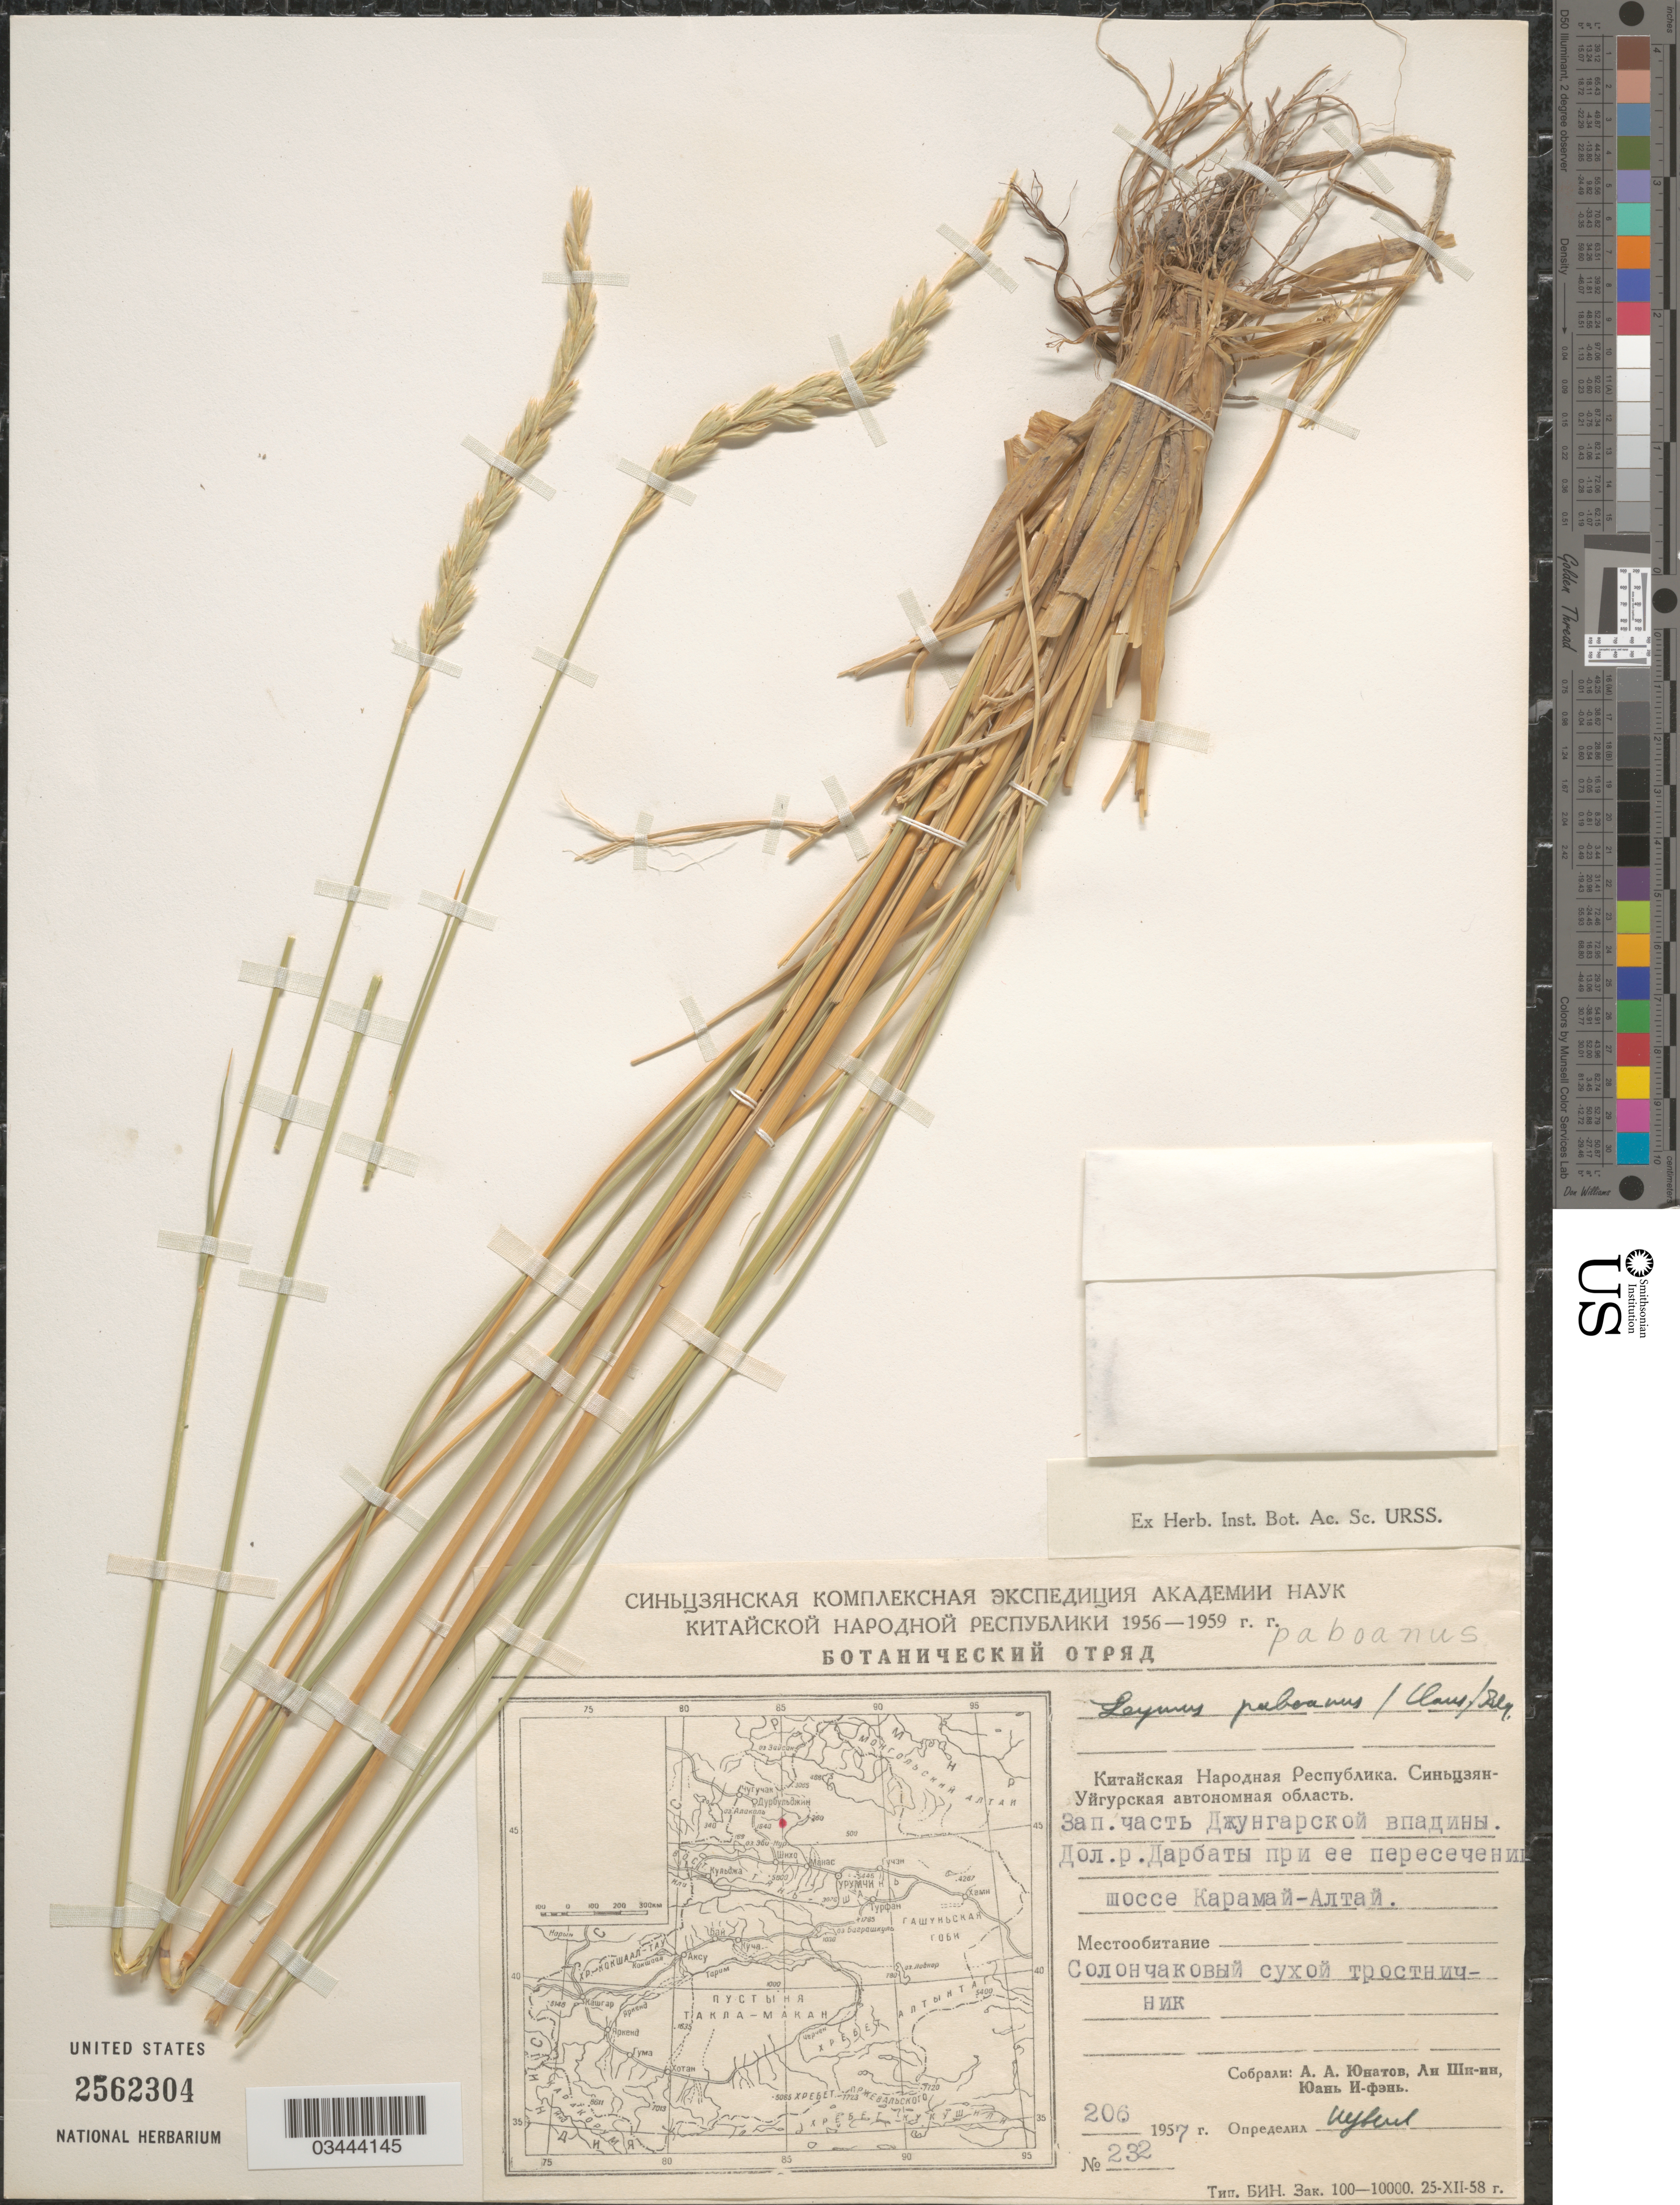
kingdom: Plantae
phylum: Tracheophyta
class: Liliopsida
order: Poales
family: Poaceae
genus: Leymus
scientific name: Leymus paboanus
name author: (Claus) Pilg.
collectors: A. Unatov, Lee Shi-in & Yuan I-fen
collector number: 232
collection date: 1957-06-20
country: China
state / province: Xinjiang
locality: Valley of river Darbat near rivercrossing with road Karamay-Altay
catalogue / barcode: US 2562304